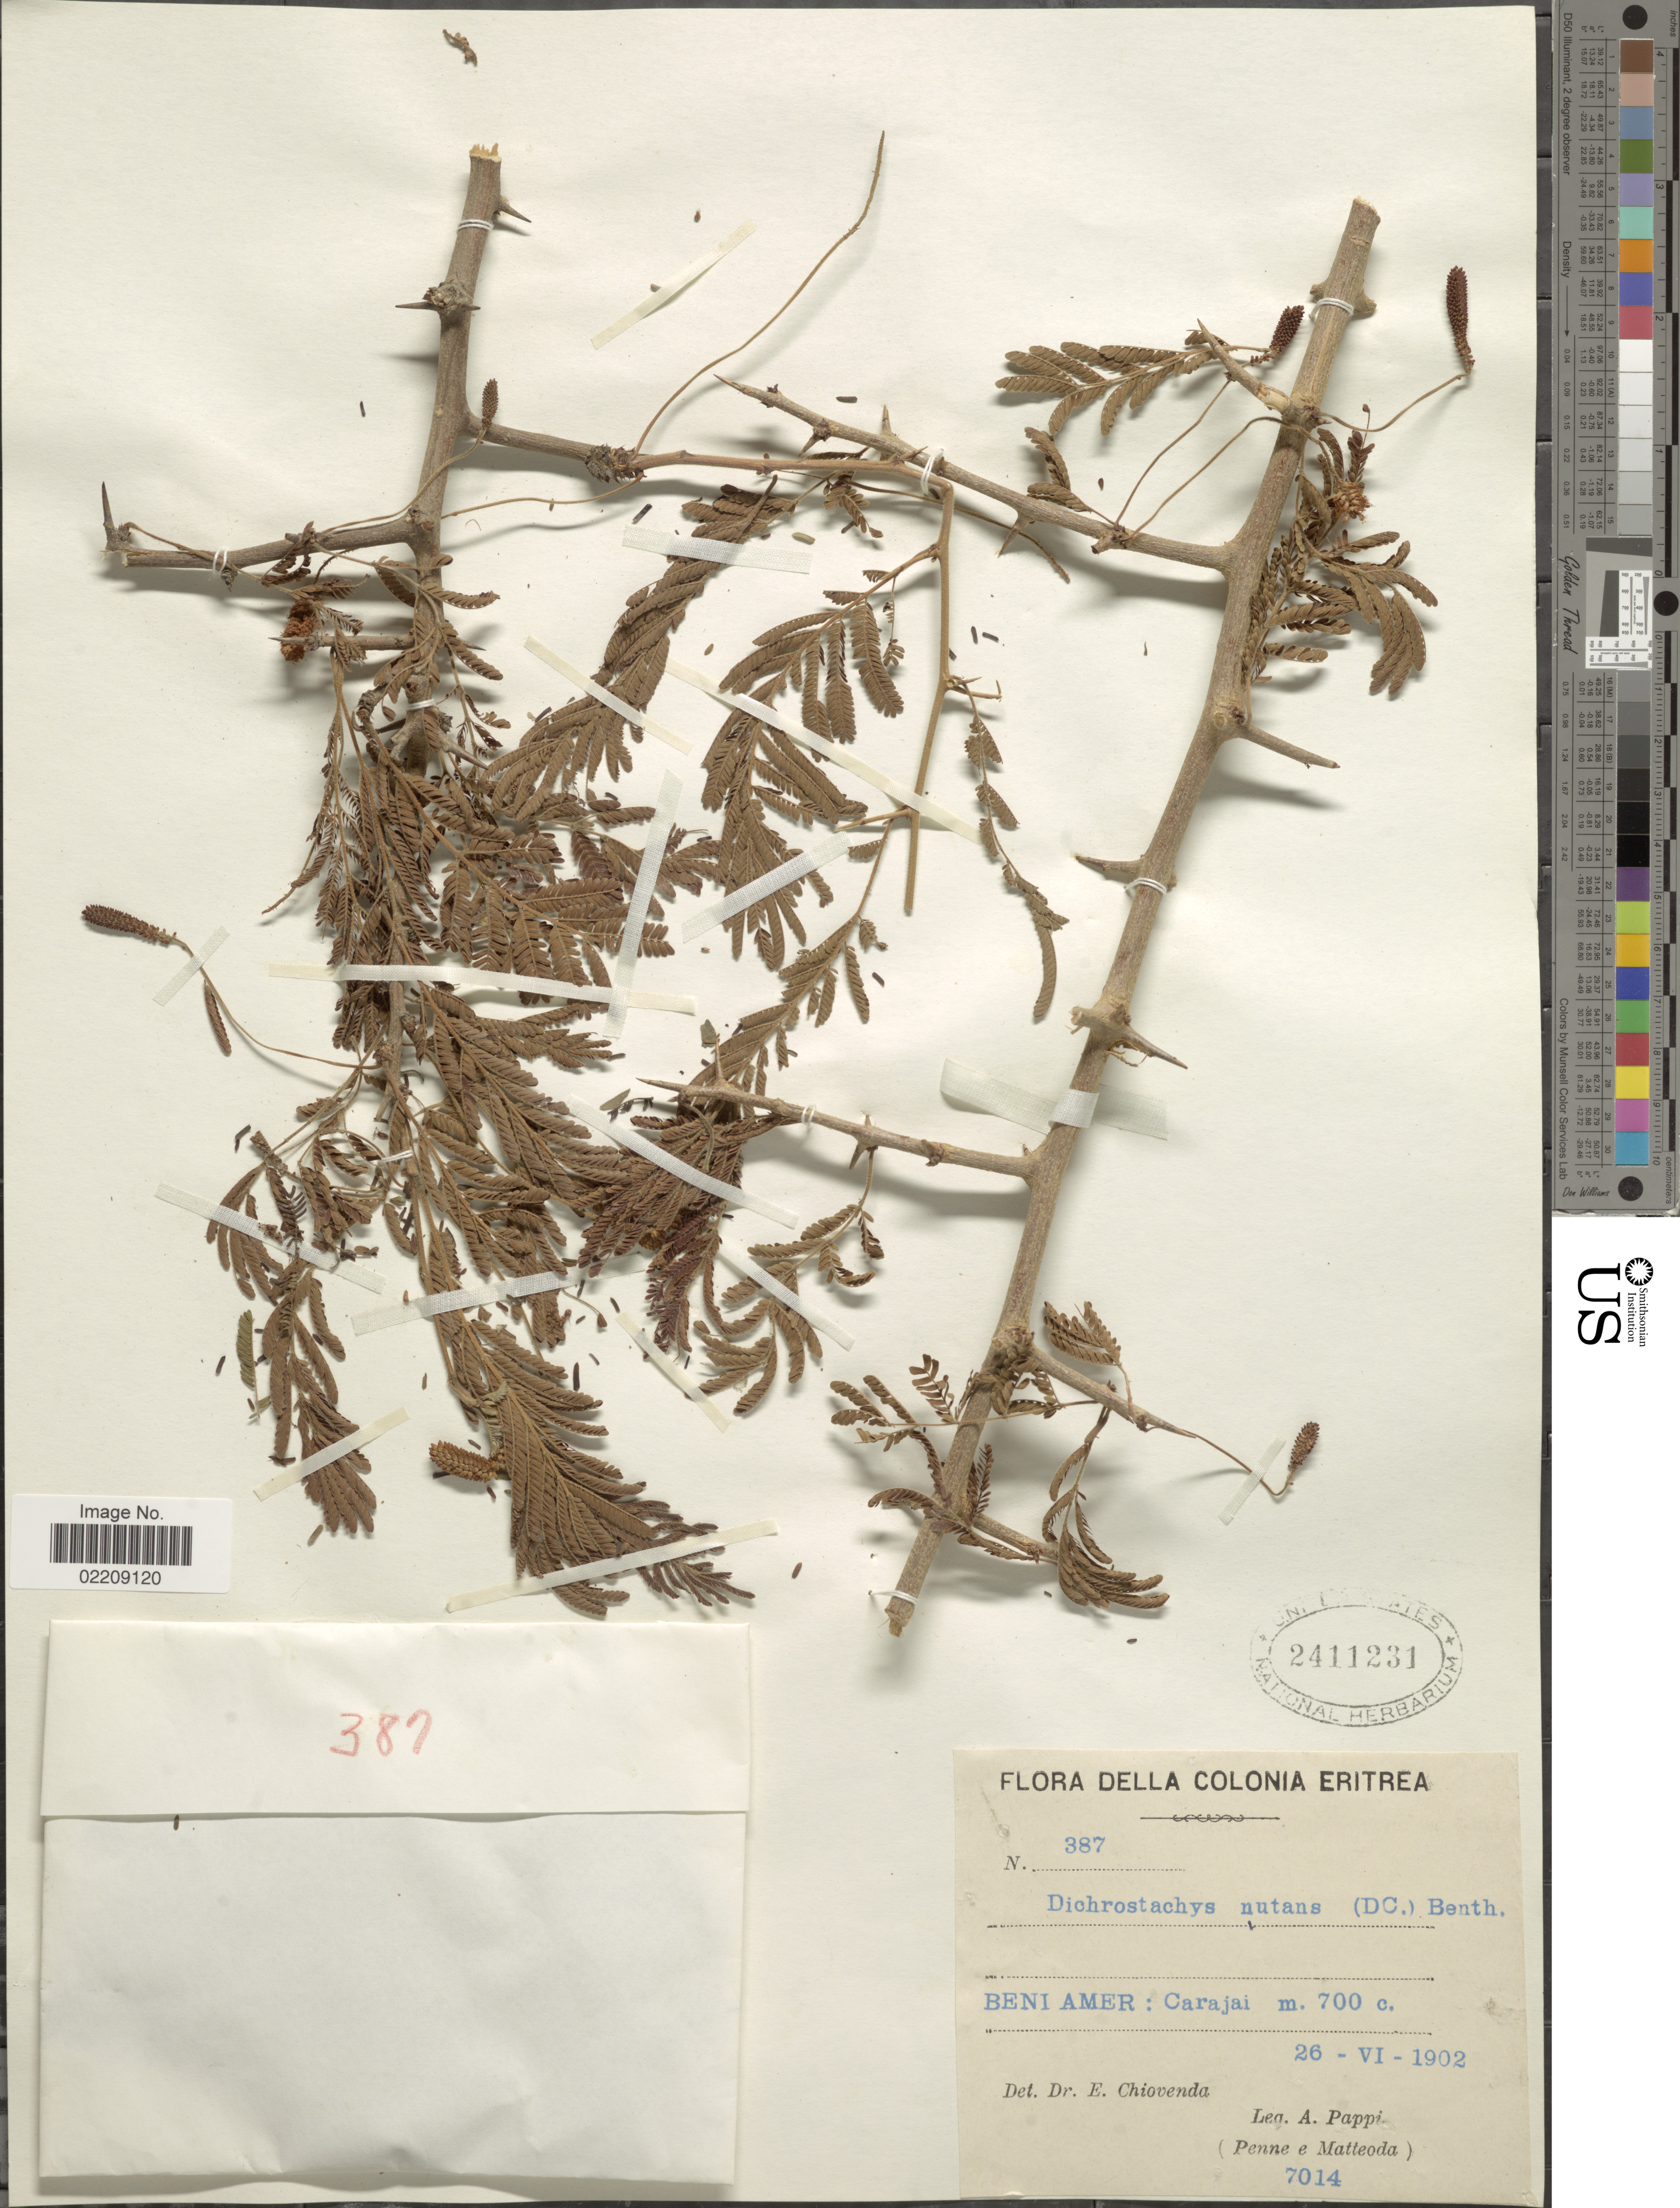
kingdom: Plantae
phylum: Tracheophyta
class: Magnoliopsida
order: Fabales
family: Fabaceae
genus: Dichrostachys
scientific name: Dichrostachys glomerata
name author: (Forssk.) Chiov.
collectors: A. Pappi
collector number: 387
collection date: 1902-04-26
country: Eritrea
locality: Della Colonia Eritrea, Beni Amer: Carajai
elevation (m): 700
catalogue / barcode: US 2411231